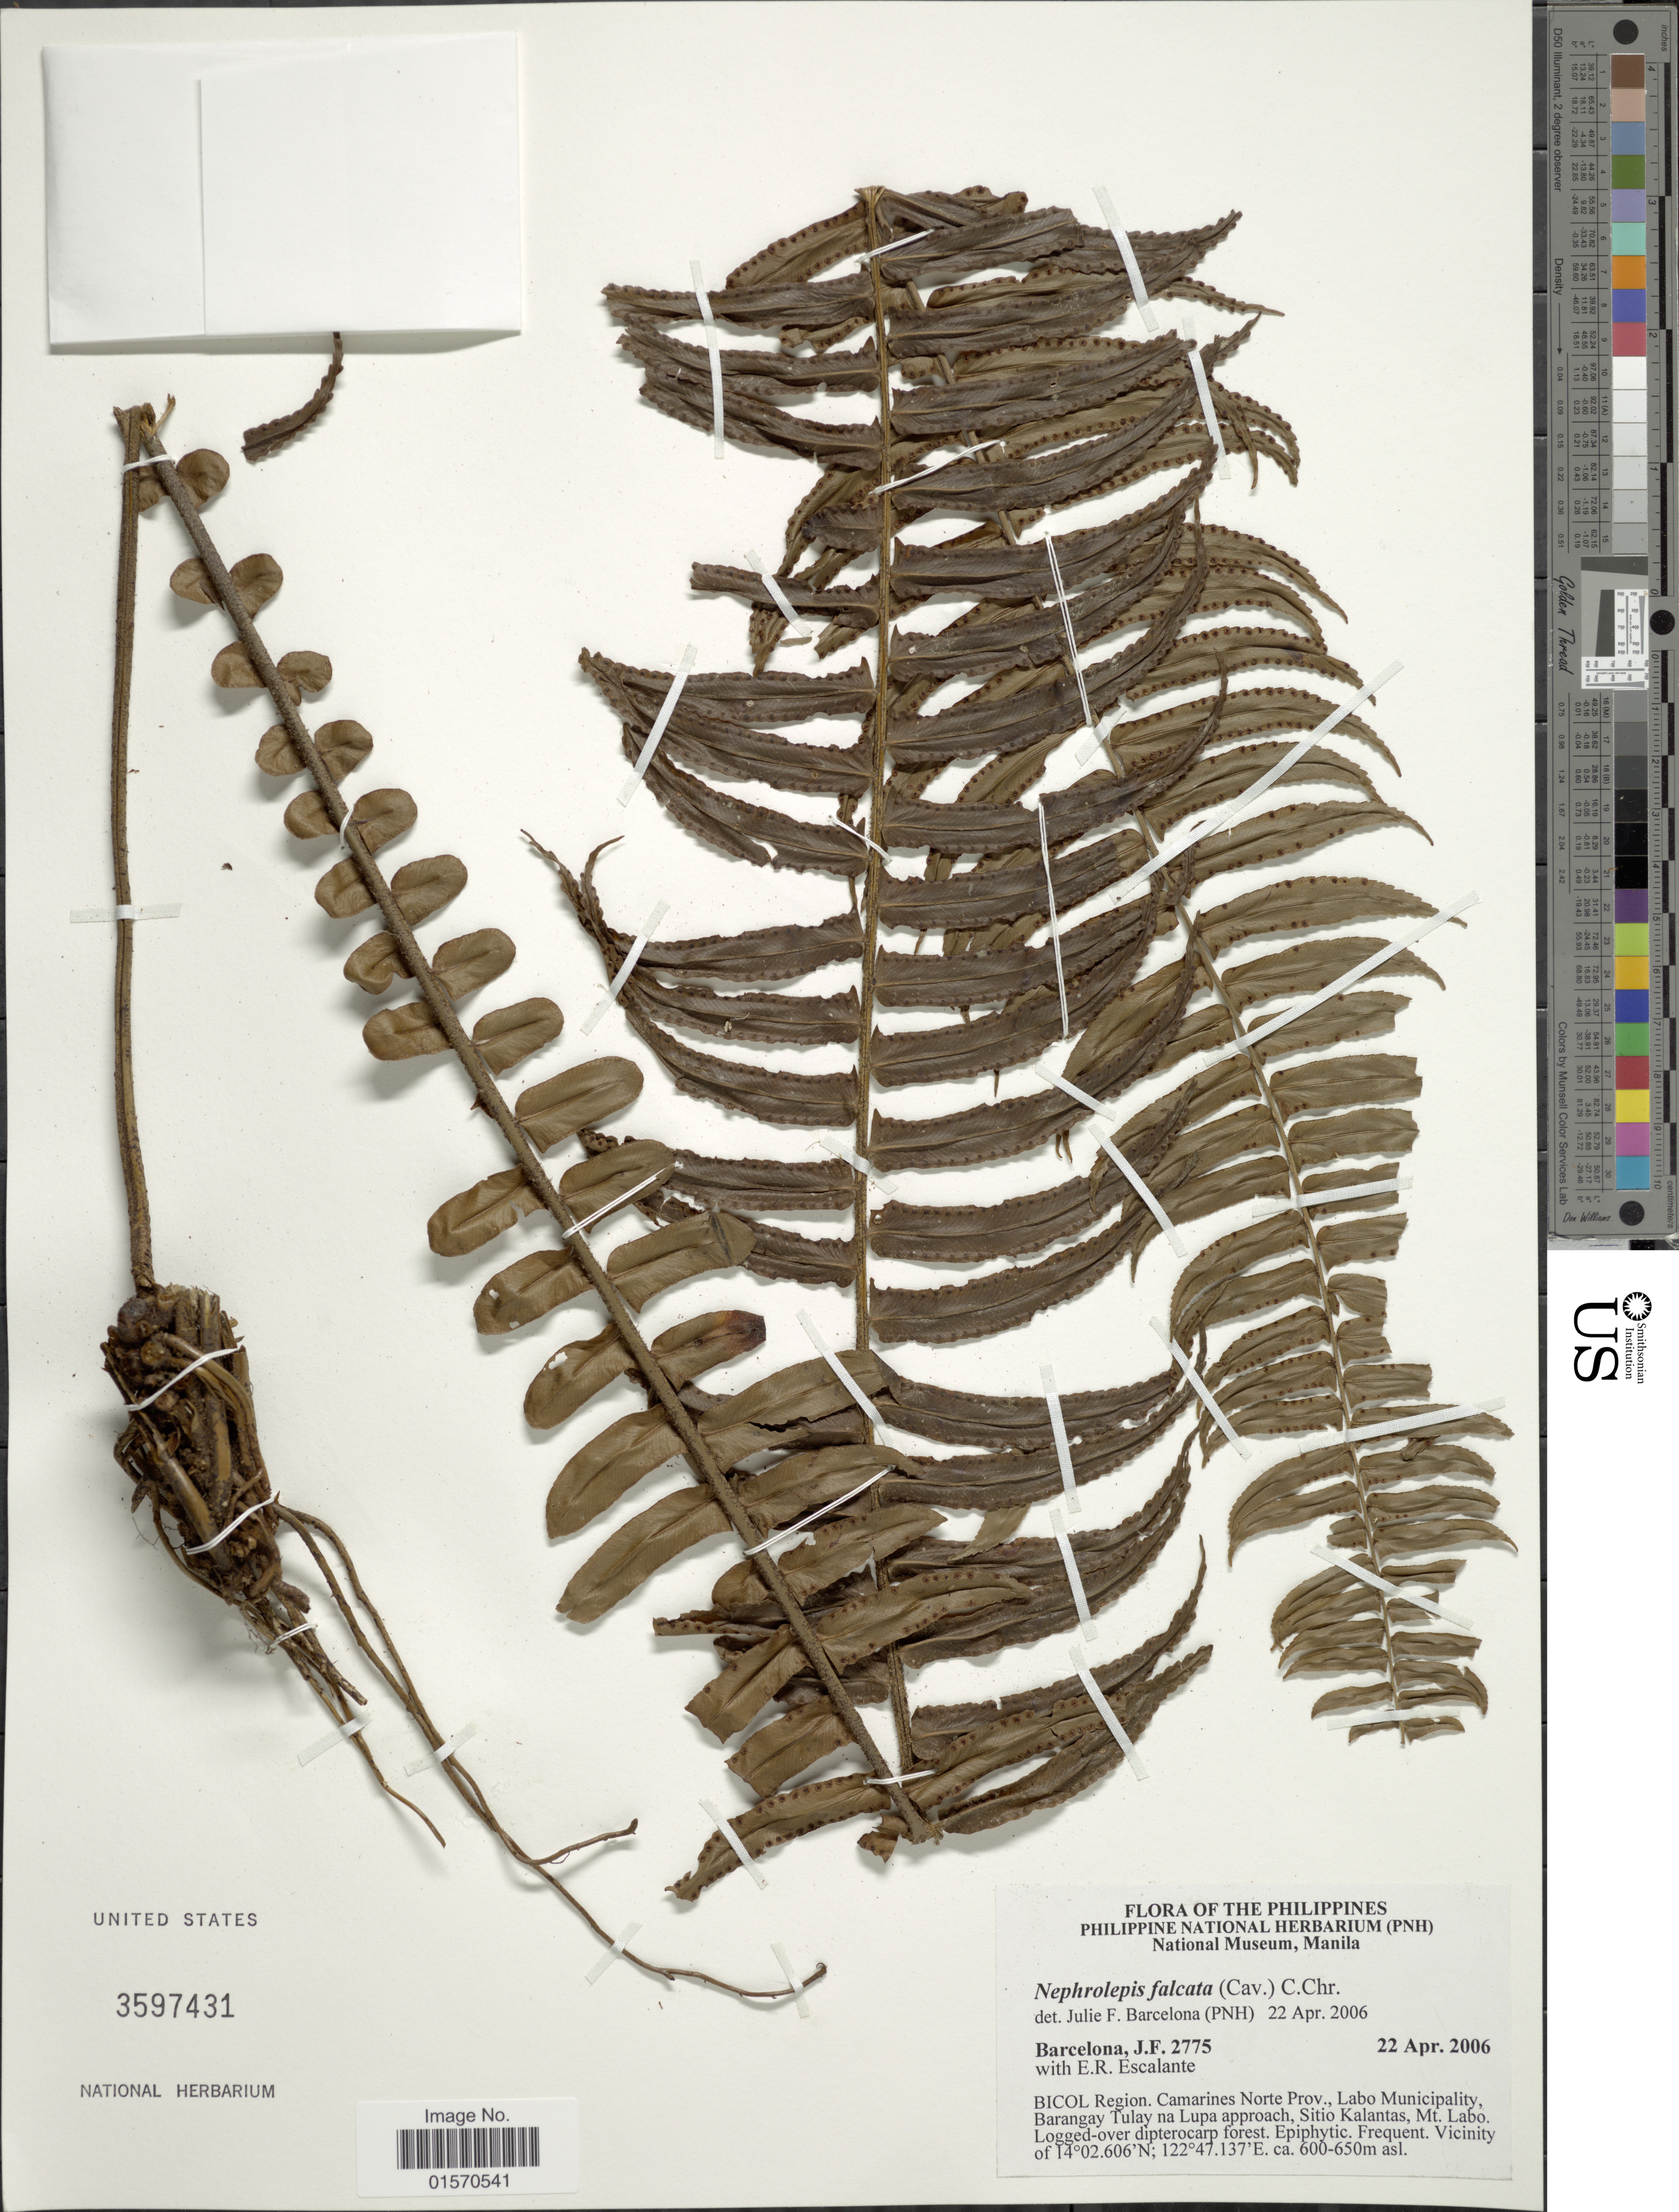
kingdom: Plantae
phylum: Tracheophyta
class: Polypodiopsida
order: Polypodiales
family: Nephrolepidaceae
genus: Nephrolepis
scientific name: Nephrolepis falcata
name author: (Cav.) C. Chr.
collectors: J. F. Barcelona & E. Escalante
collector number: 2775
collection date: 2006-04-22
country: Philippines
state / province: Bicol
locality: Camarines Norte Prov., Labo Municipality, Barangay Tulay na Lupa approach, Sitio Kalantas, Mt. Labo. Logged-over dipterocarp forest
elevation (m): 600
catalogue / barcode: US 3597431